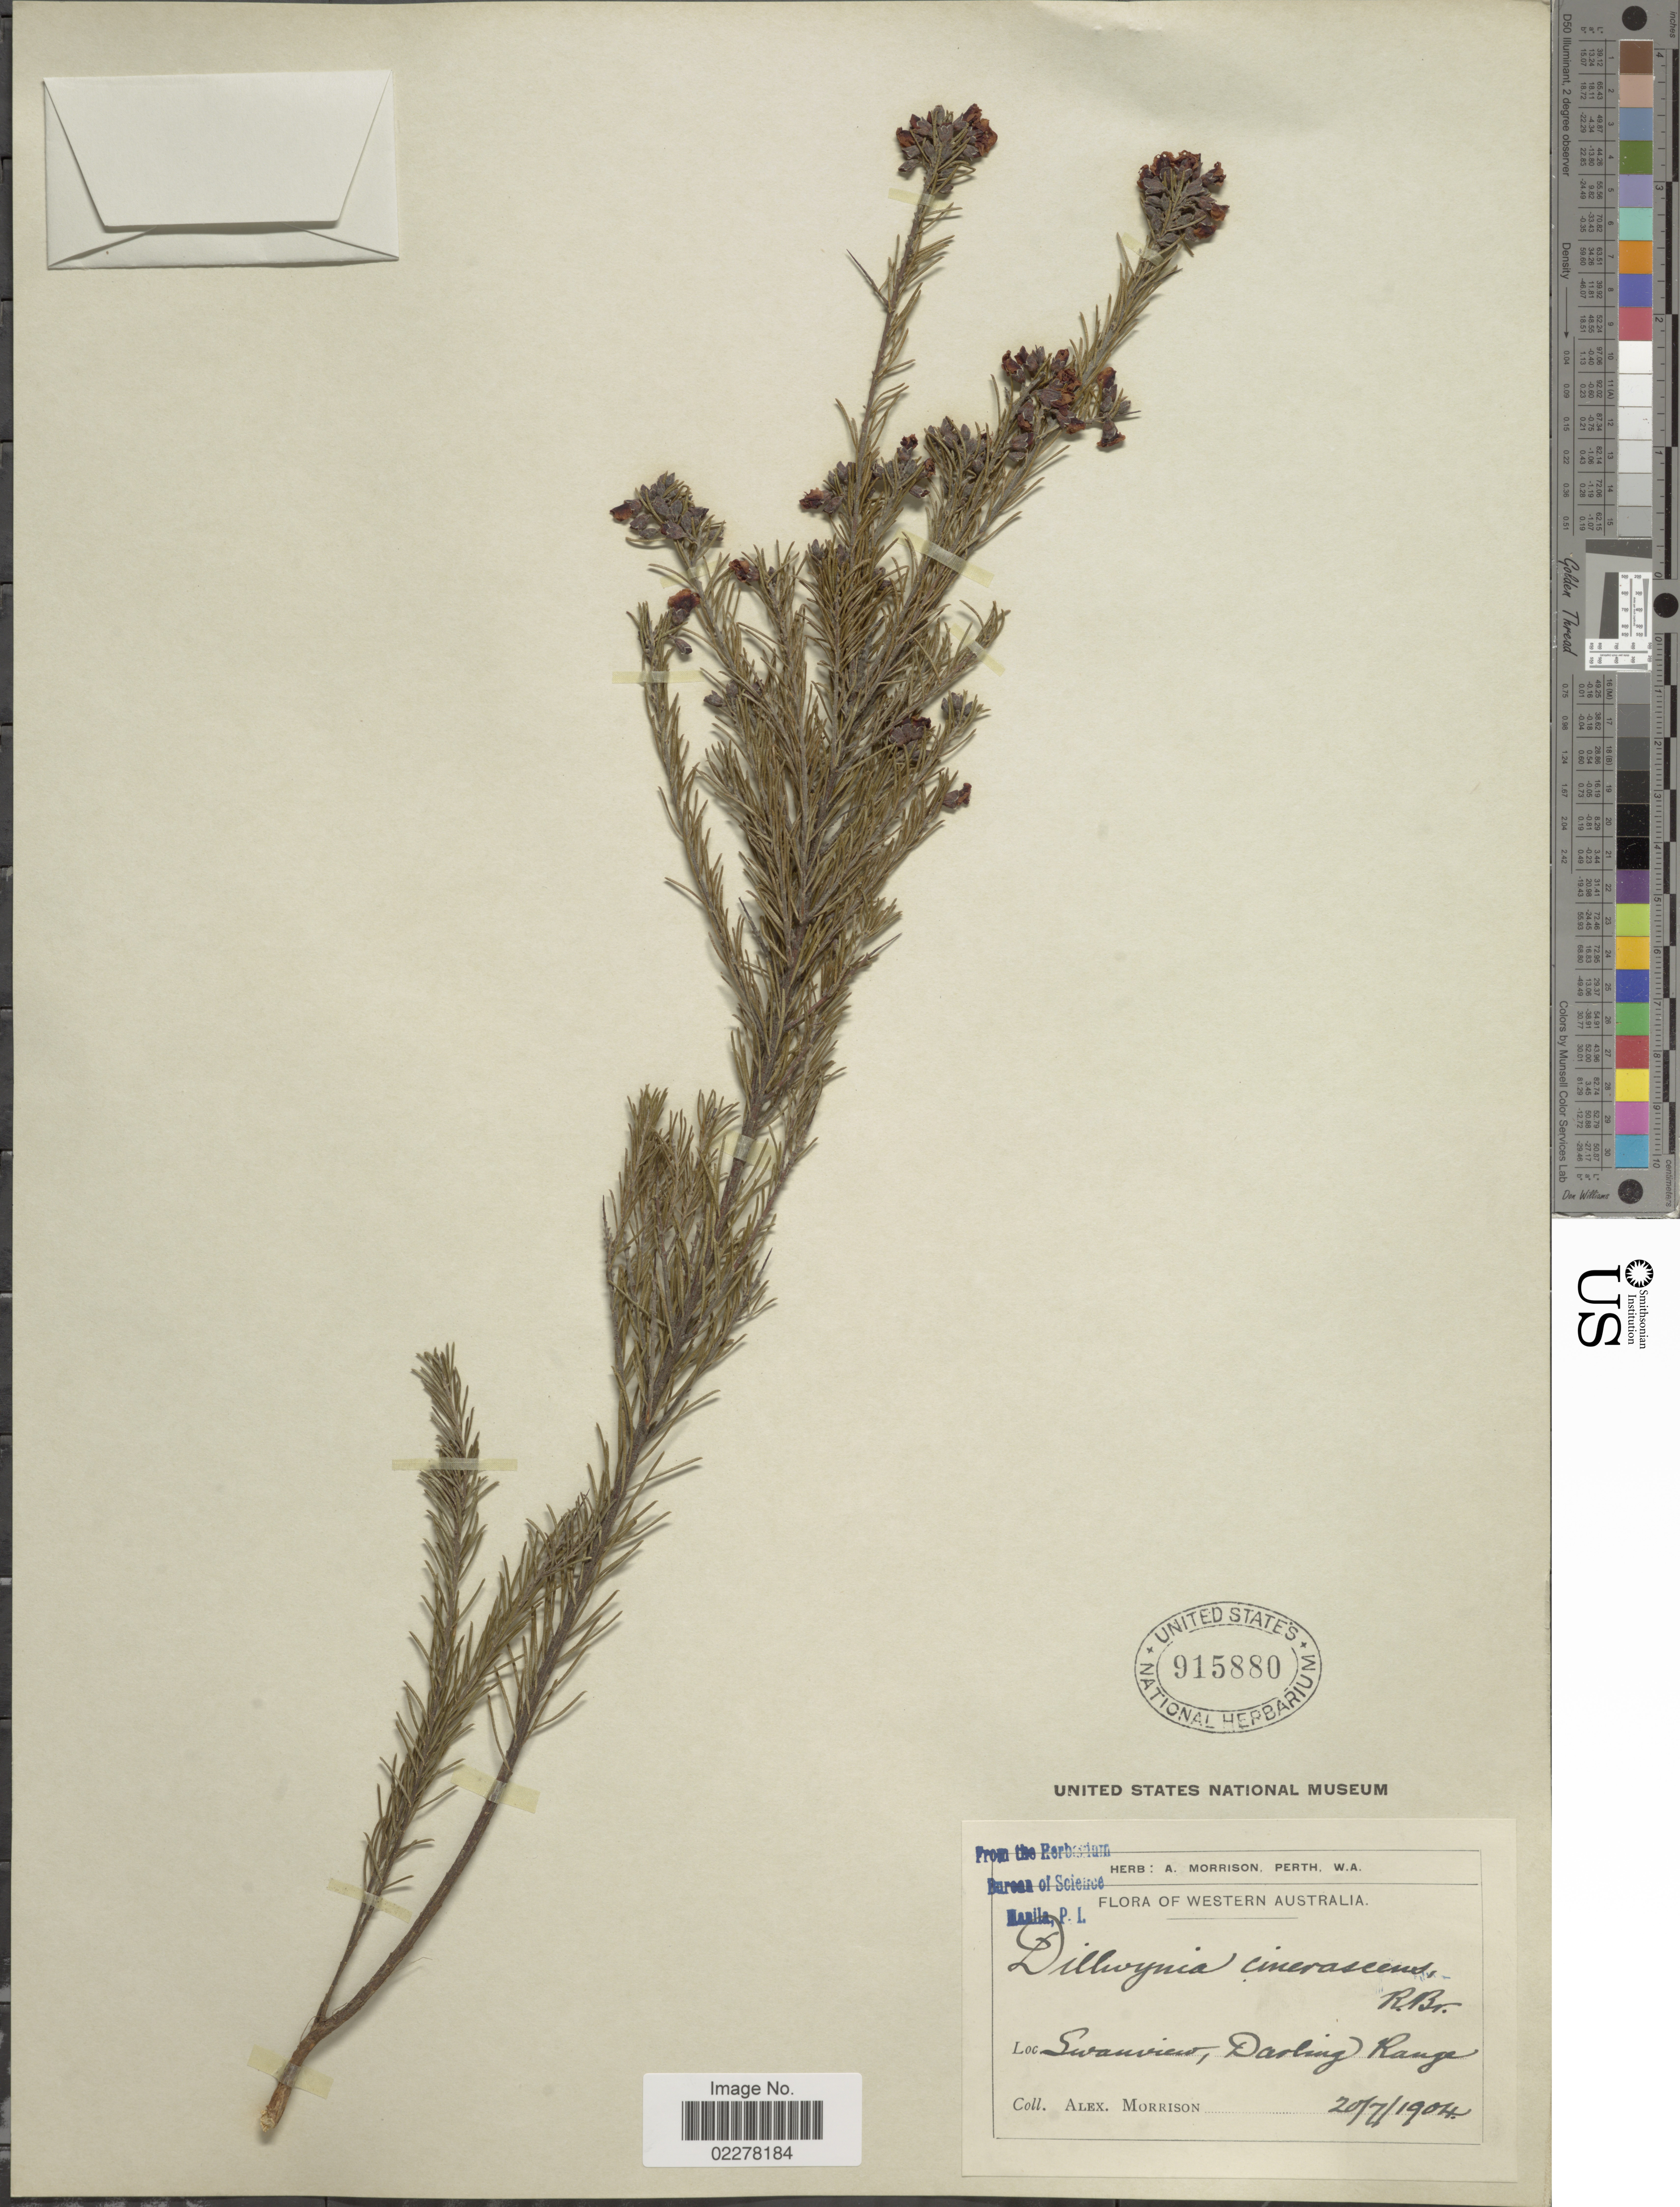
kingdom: Plantae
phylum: Tracheophyta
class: Magnoliopsida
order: Fabales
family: Fabaceae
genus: Dillwynia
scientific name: Dillwynia cinerascens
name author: R. Br.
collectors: A. Morrison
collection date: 1904-07-20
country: Australia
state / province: Western Australia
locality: Swanview, Darling Range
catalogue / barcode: US 915880